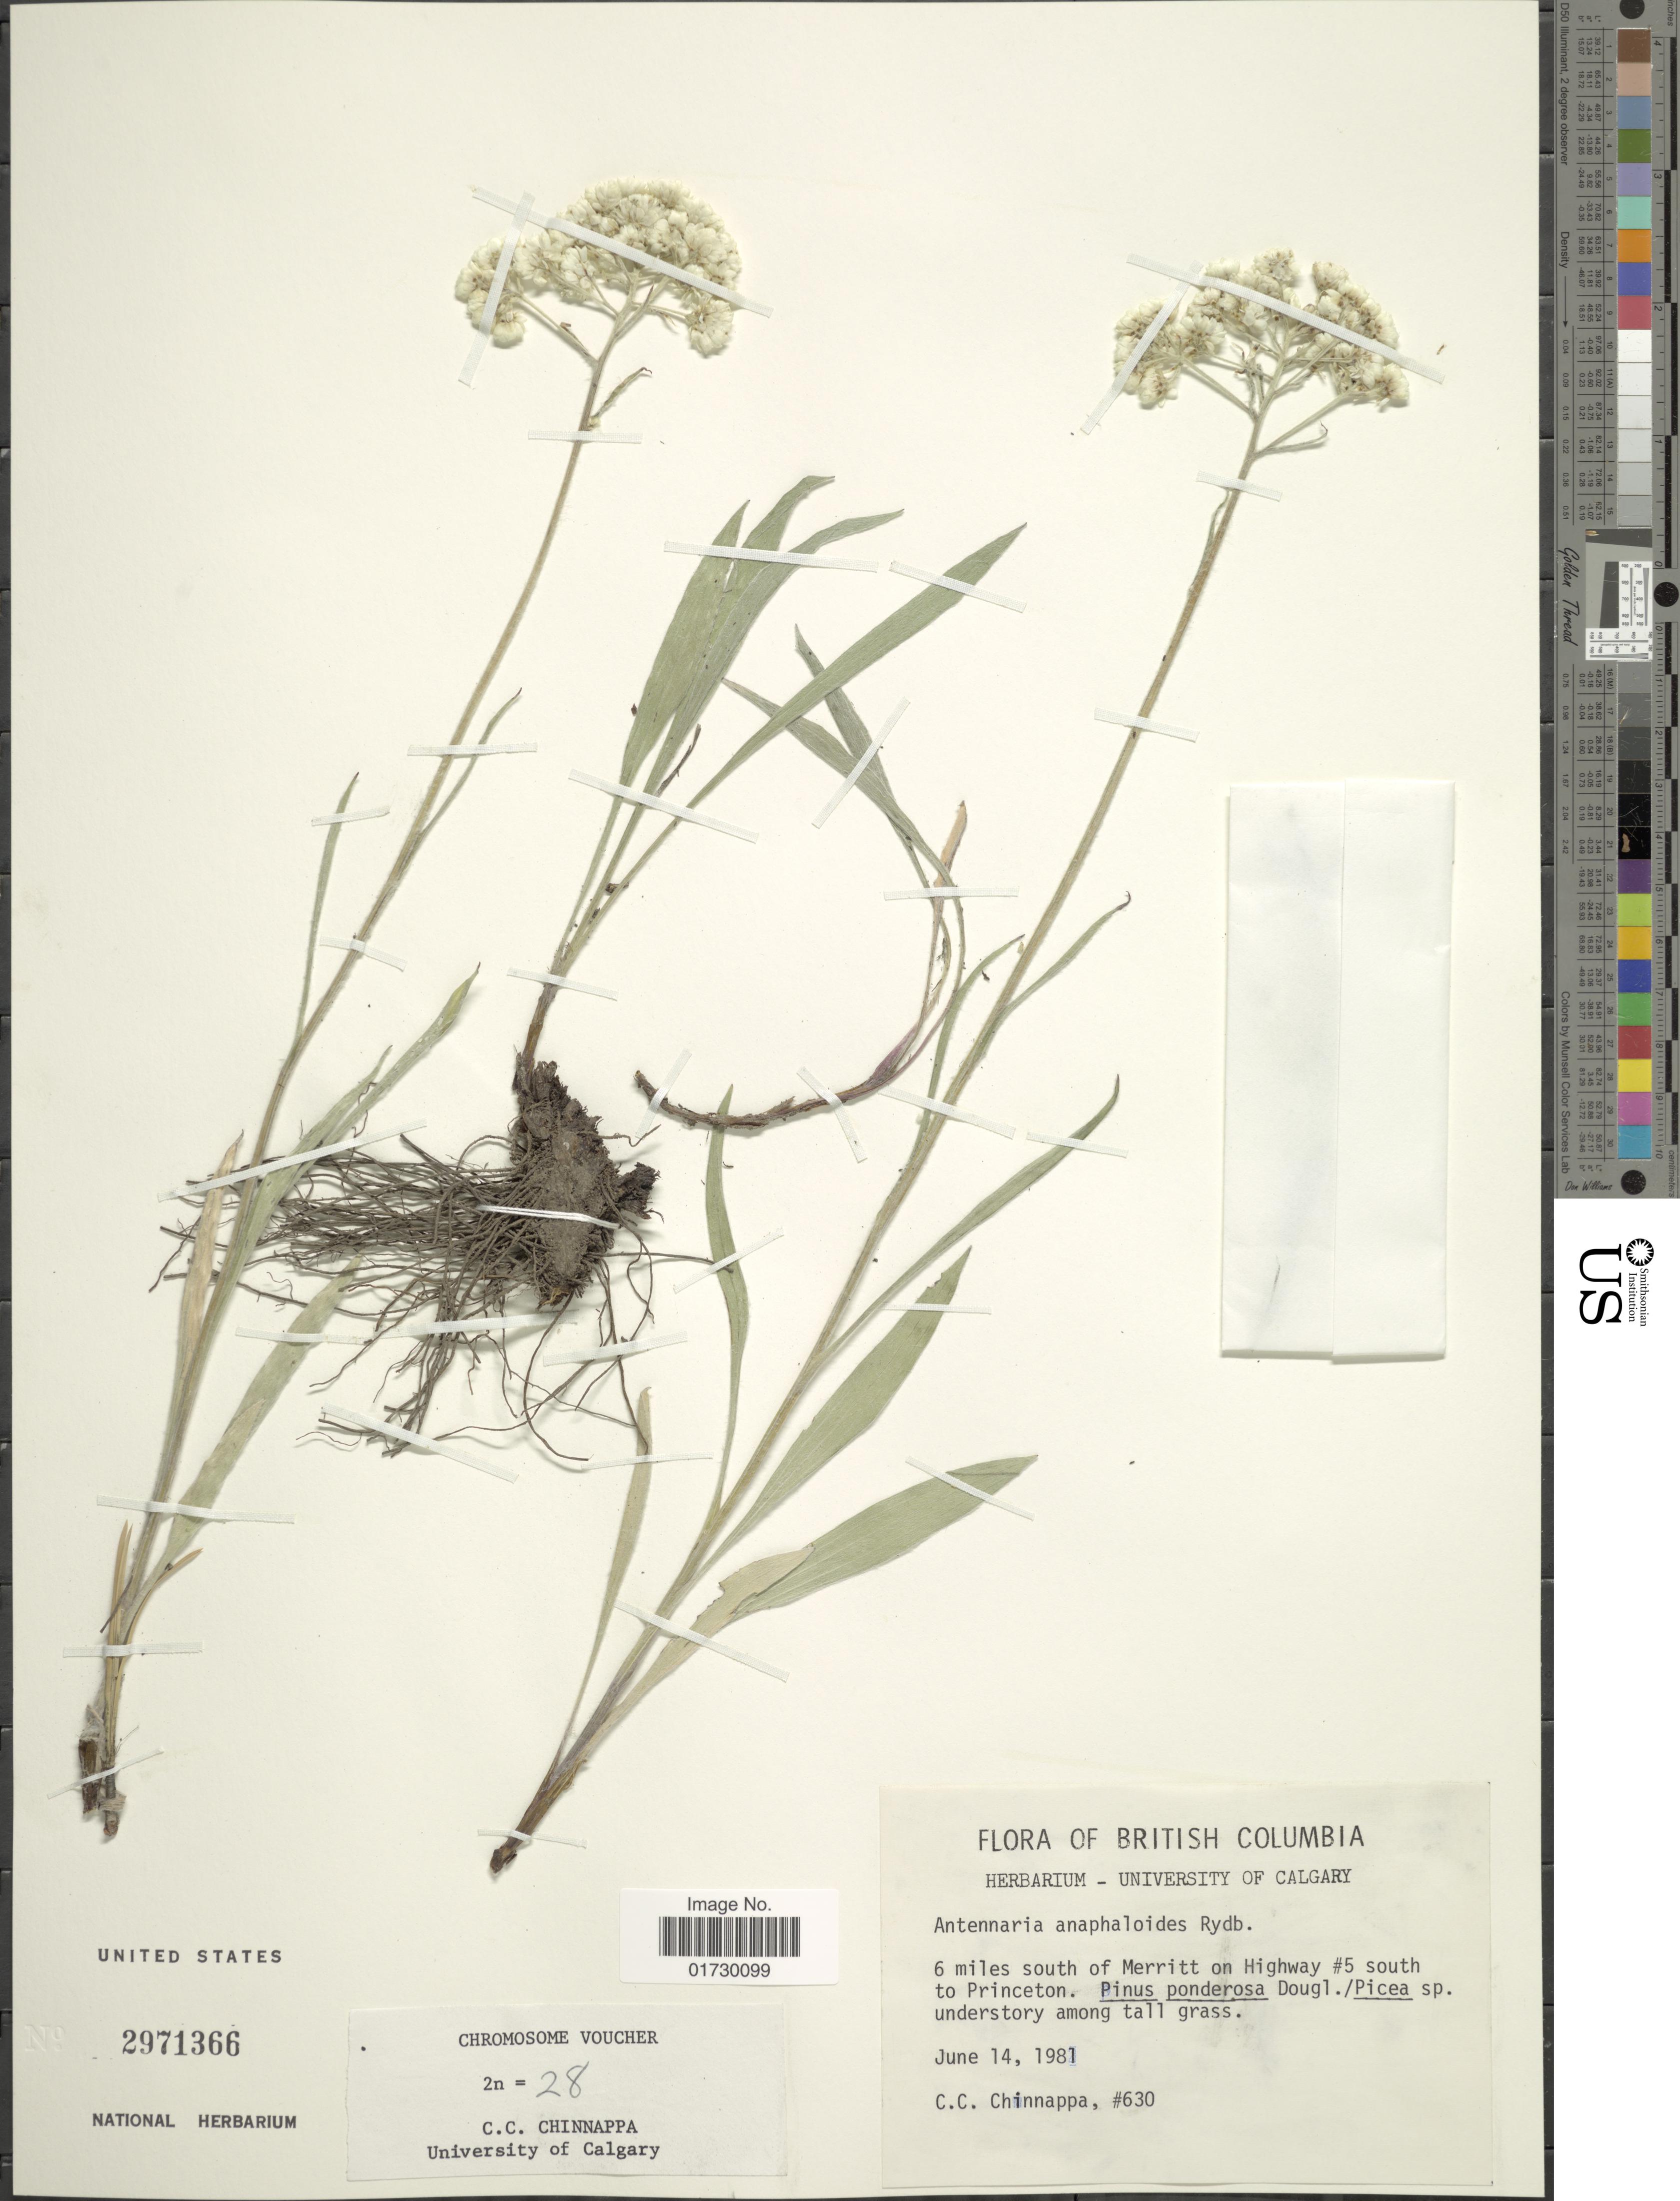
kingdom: Plantae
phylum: Tracheophyta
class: Magnoliopsida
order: Asterales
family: Asteraceae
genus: Antennaria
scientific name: Antennaria anaphaloides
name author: Rydb.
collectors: C. Chinnappa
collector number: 630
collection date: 1981-06-14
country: Canada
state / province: British Columbia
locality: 6 miles south of Merritt on Highway #5 south to Princeton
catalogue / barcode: US 2971366